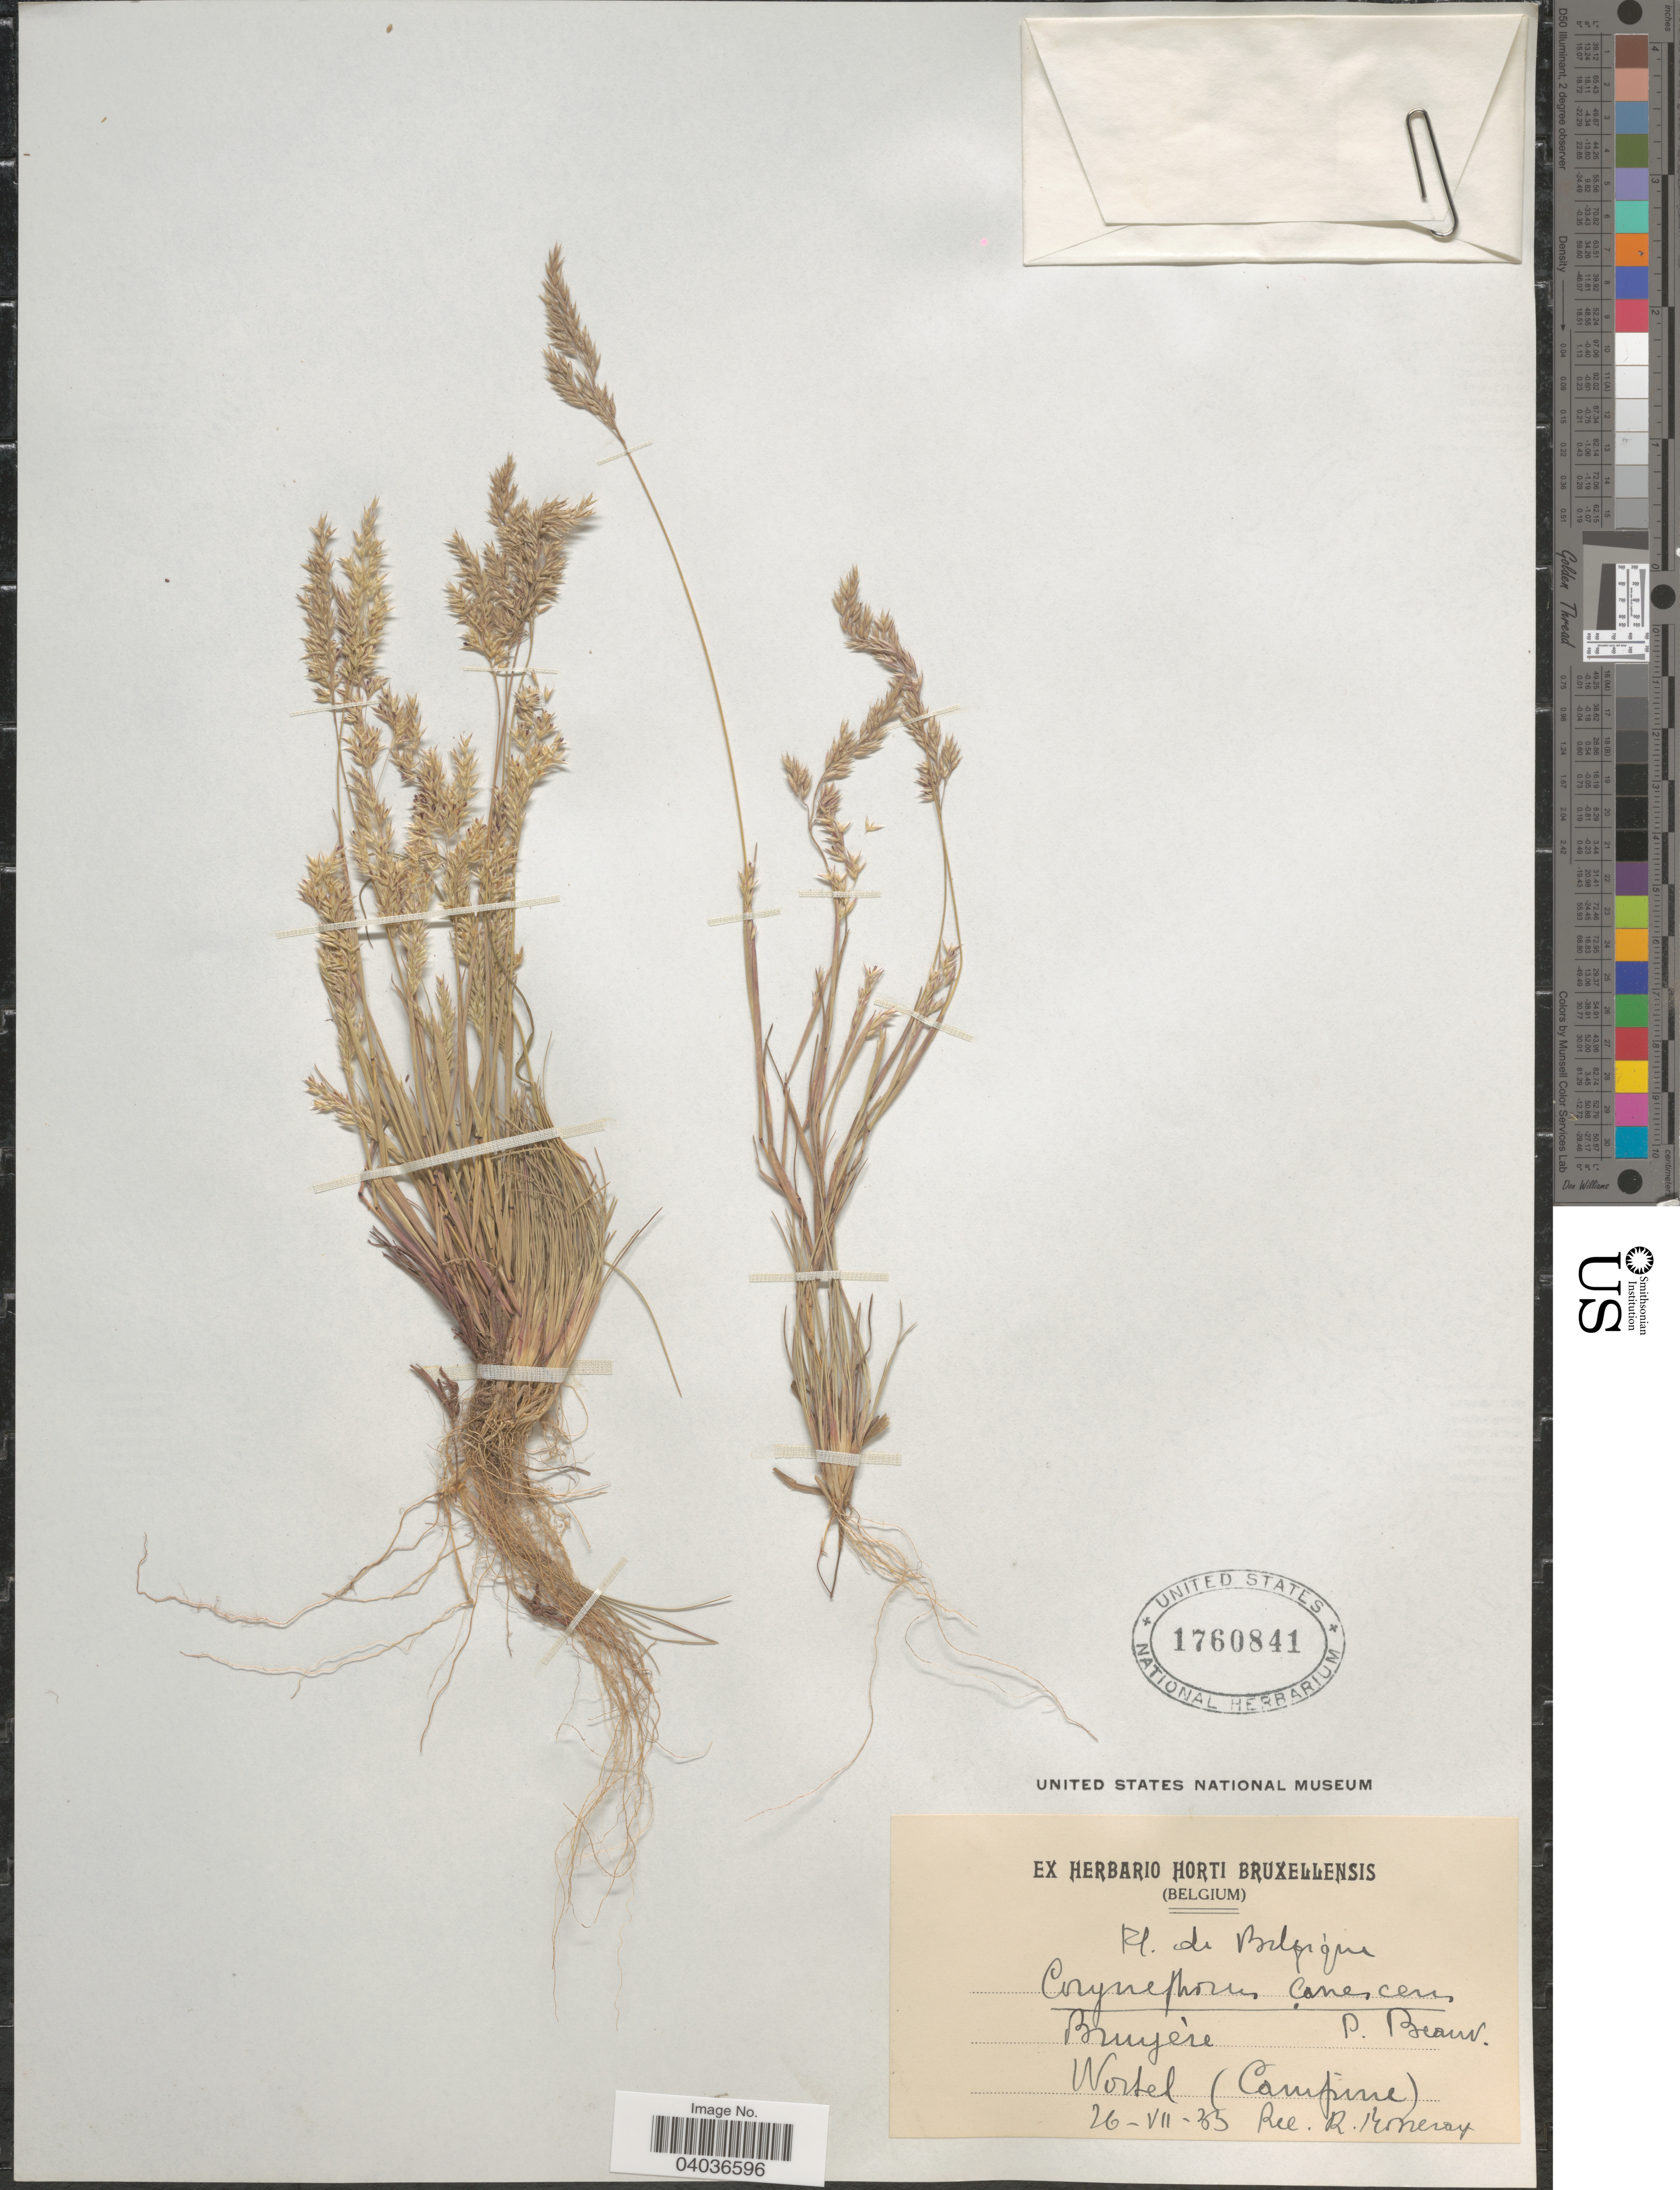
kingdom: Plantae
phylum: Tracheophyta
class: Liliopsida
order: Poales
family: Poaceae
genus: Corynephorus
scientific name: Corynephorus canescens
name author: (L, MEL) P. Beauv.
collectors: R. Moneray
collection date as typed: Transcribed d/m/y: 26/7/55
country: Belgium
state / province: Flanders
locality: Bruyère. Wortel (Campine).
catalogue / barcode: US 1760841